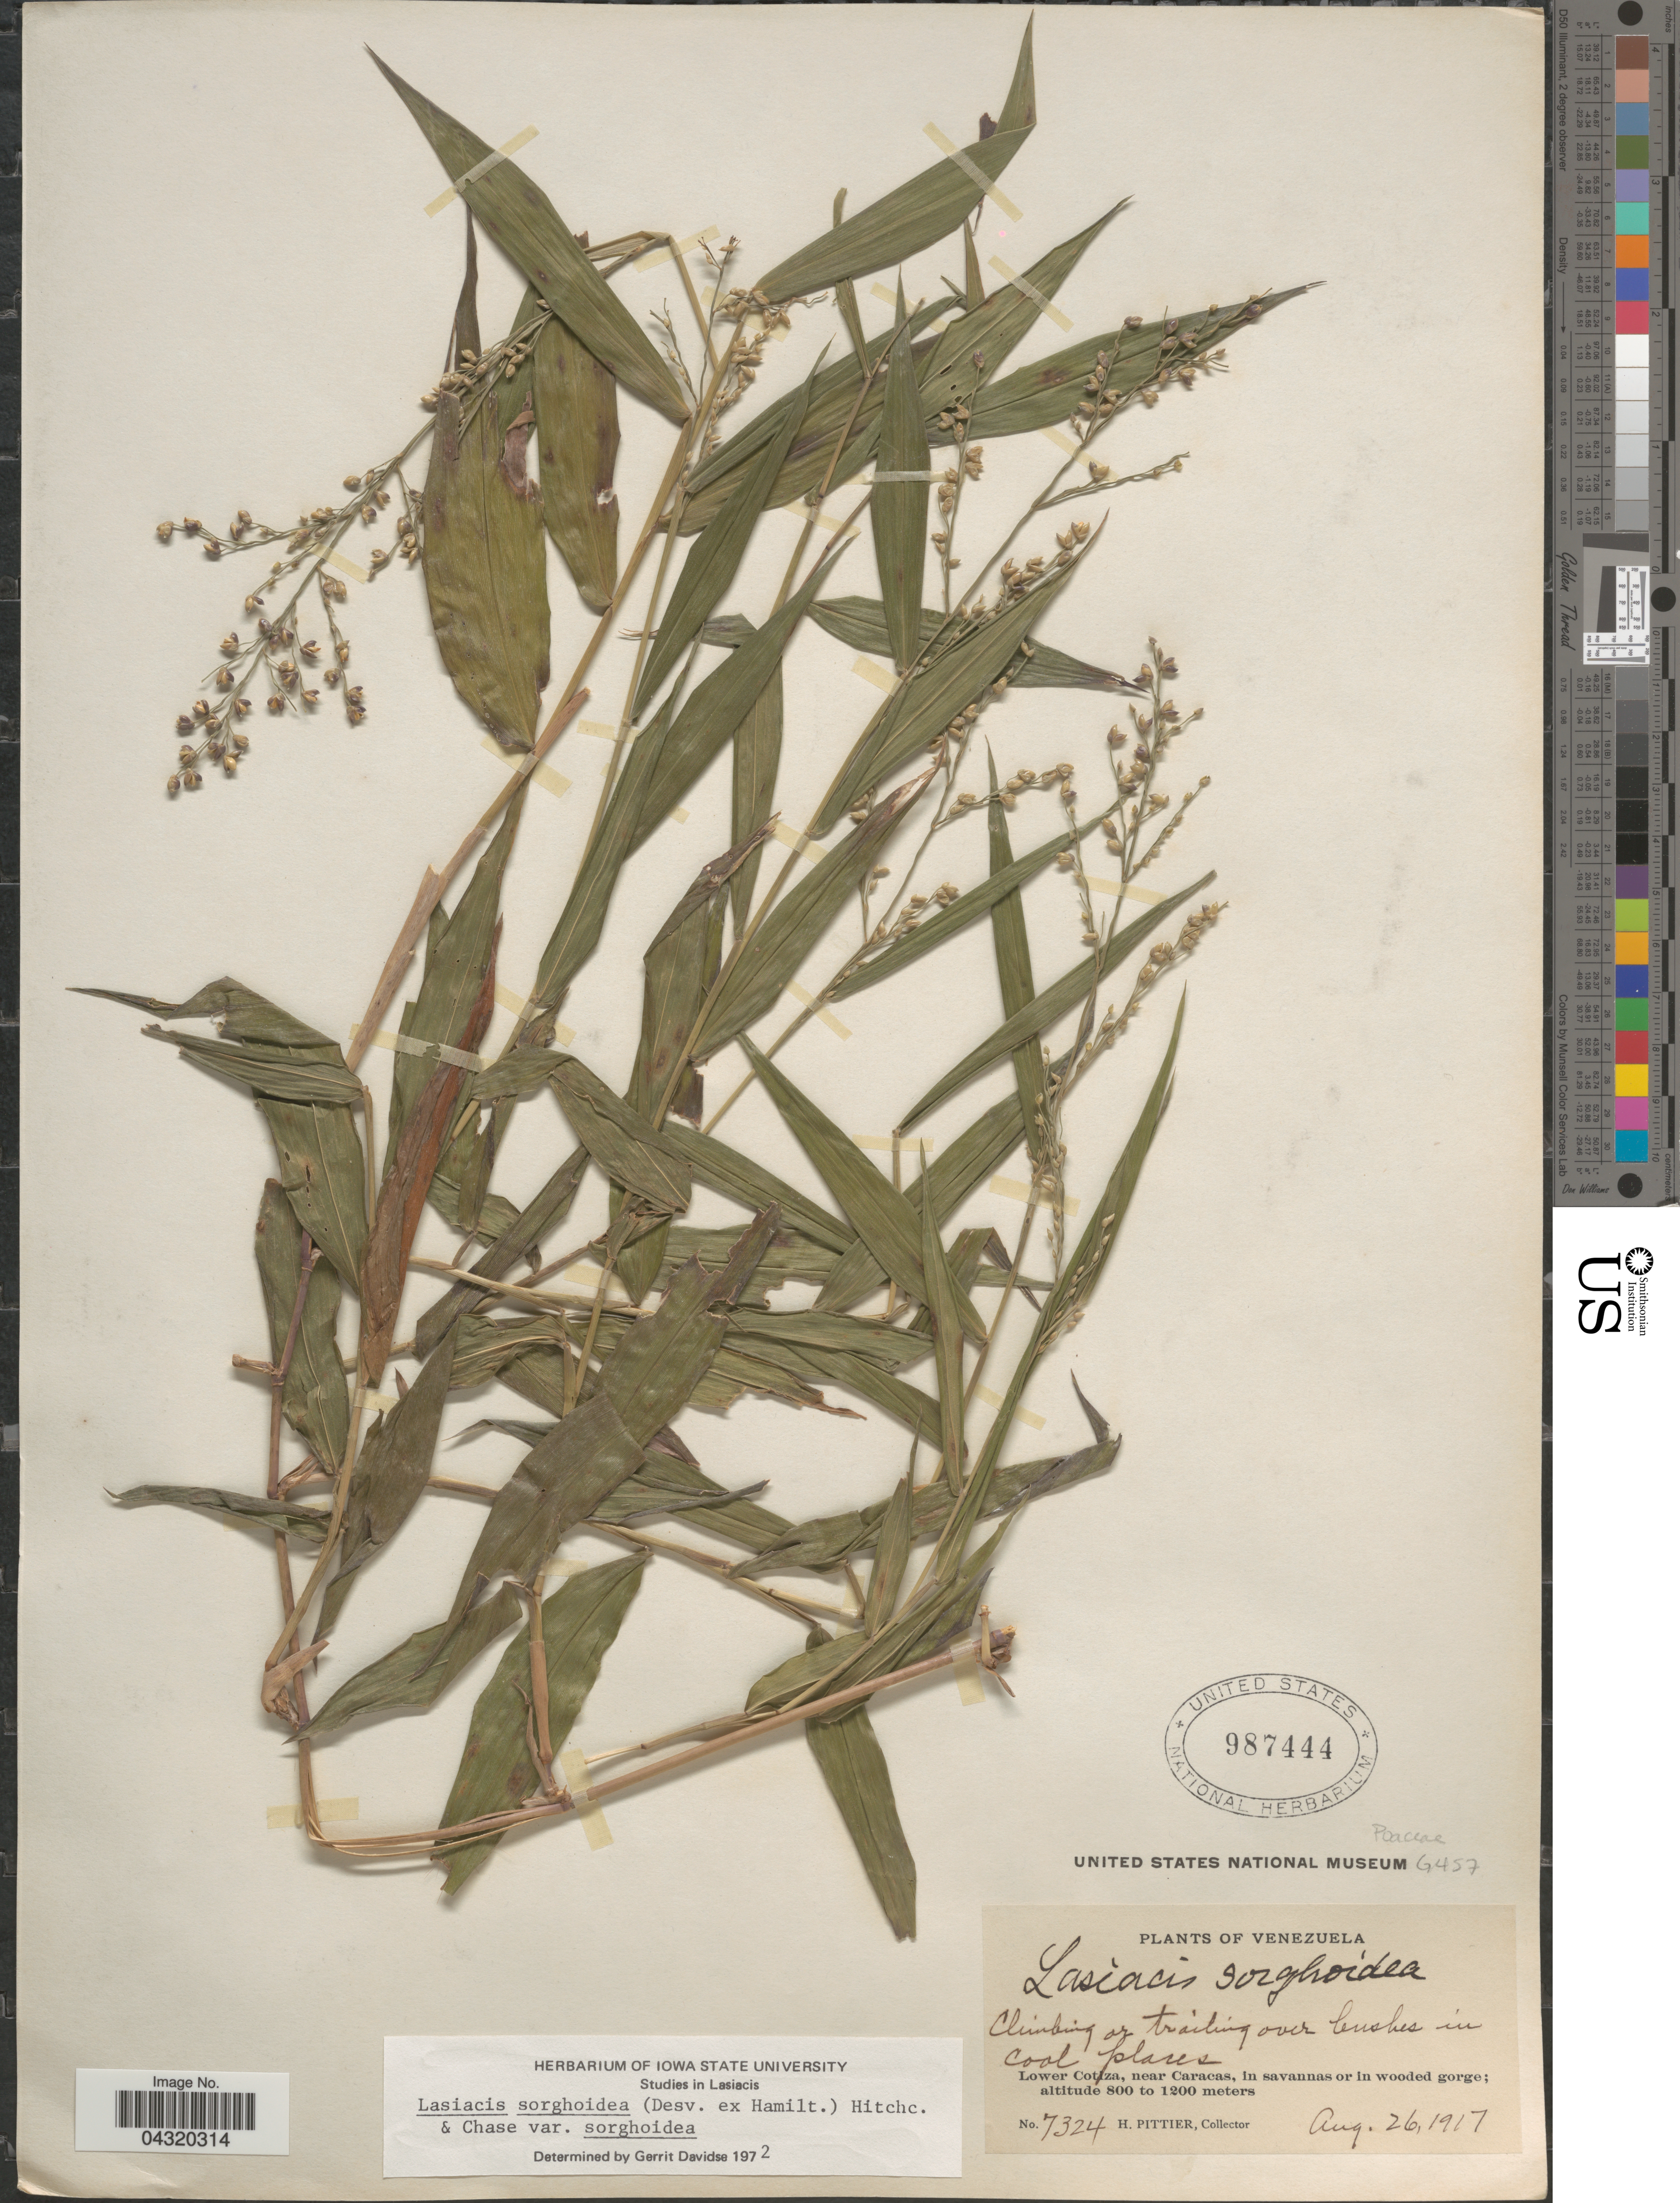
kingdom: Plantae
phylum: Tracheophyta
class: Liliopsida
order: Poales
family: Poaceae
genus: Lasiacis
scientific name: Lasiacis sorghoidea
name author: (Desv. ex Ham.) Hitchc. & Chase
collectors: H. F. Pittier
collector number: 7324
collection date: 1917-08-26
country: Venezuela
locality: Lower Cotiza, near Caracas, in savannas or in wooded gorge.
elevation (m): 800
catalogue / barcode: US 987444